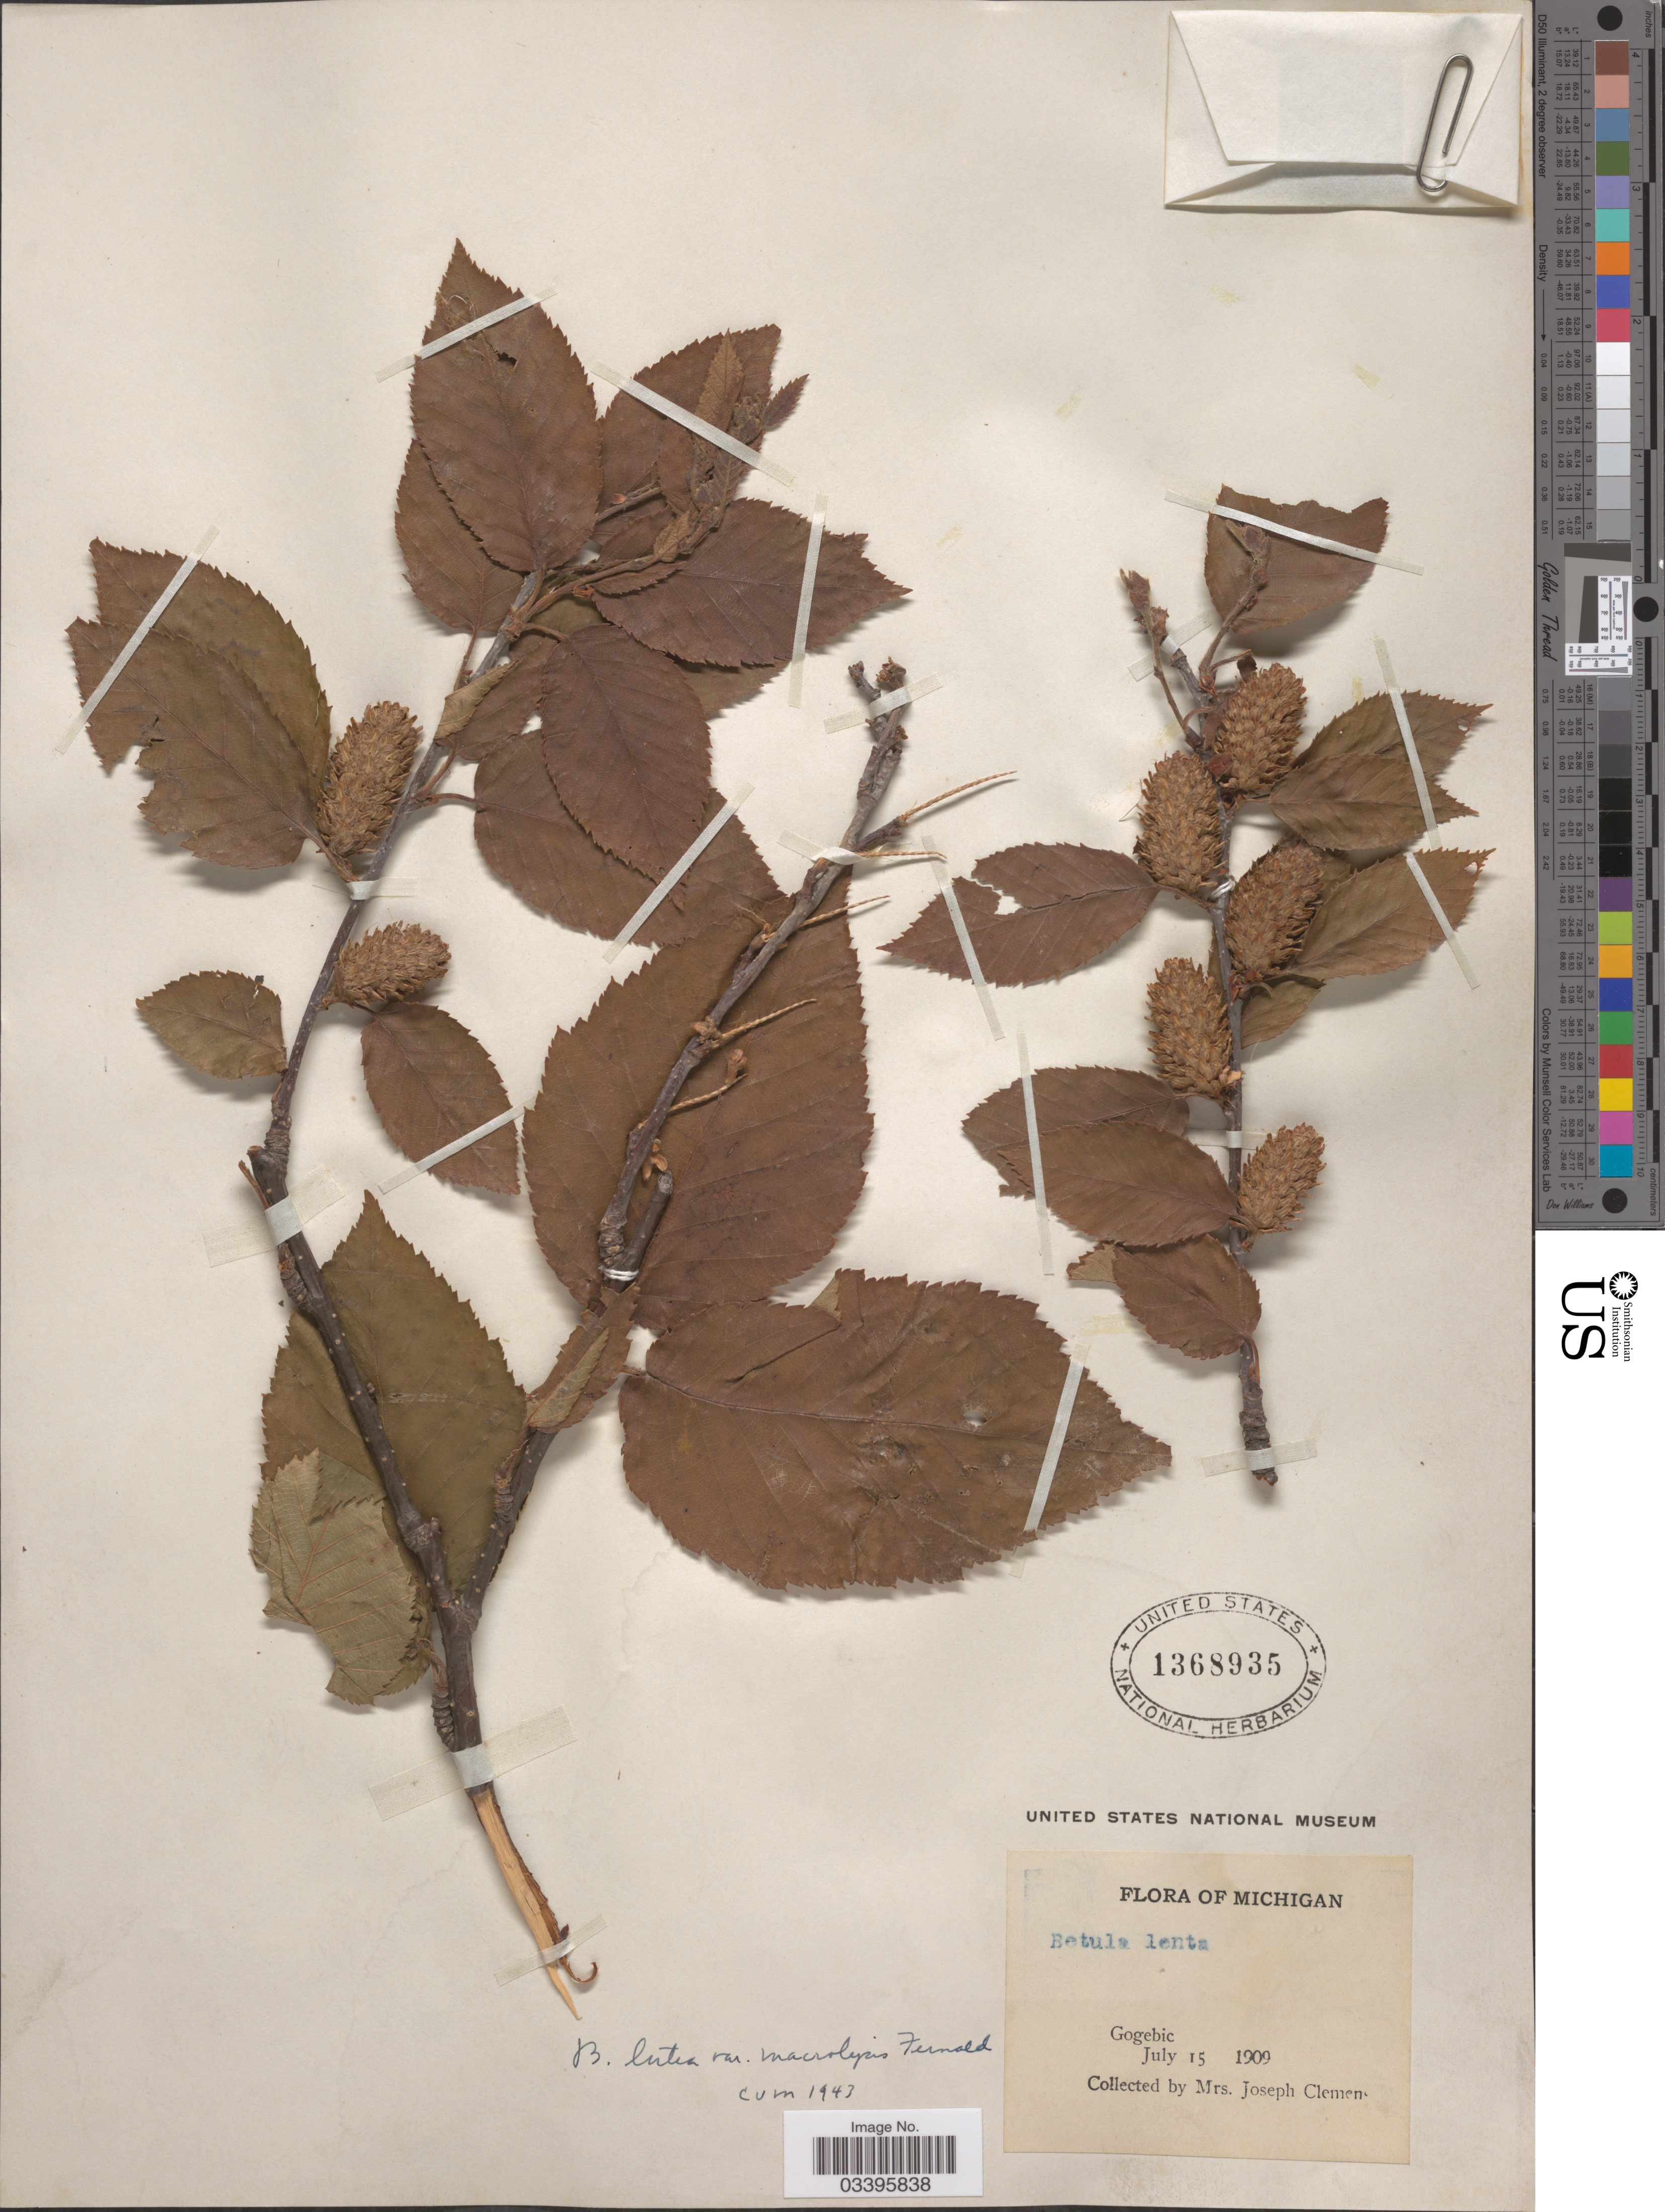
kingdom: Plantae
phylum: Tracheophyta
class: Magnoliopsida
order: Fagales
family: Betulaceae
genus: Betula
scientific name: Betula lutea subsp. macrolepis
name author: Fernald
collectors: J. Clemens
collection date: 1909-07-15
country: United States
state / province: Michigan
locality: Gogebic.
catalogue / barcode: US 1368935